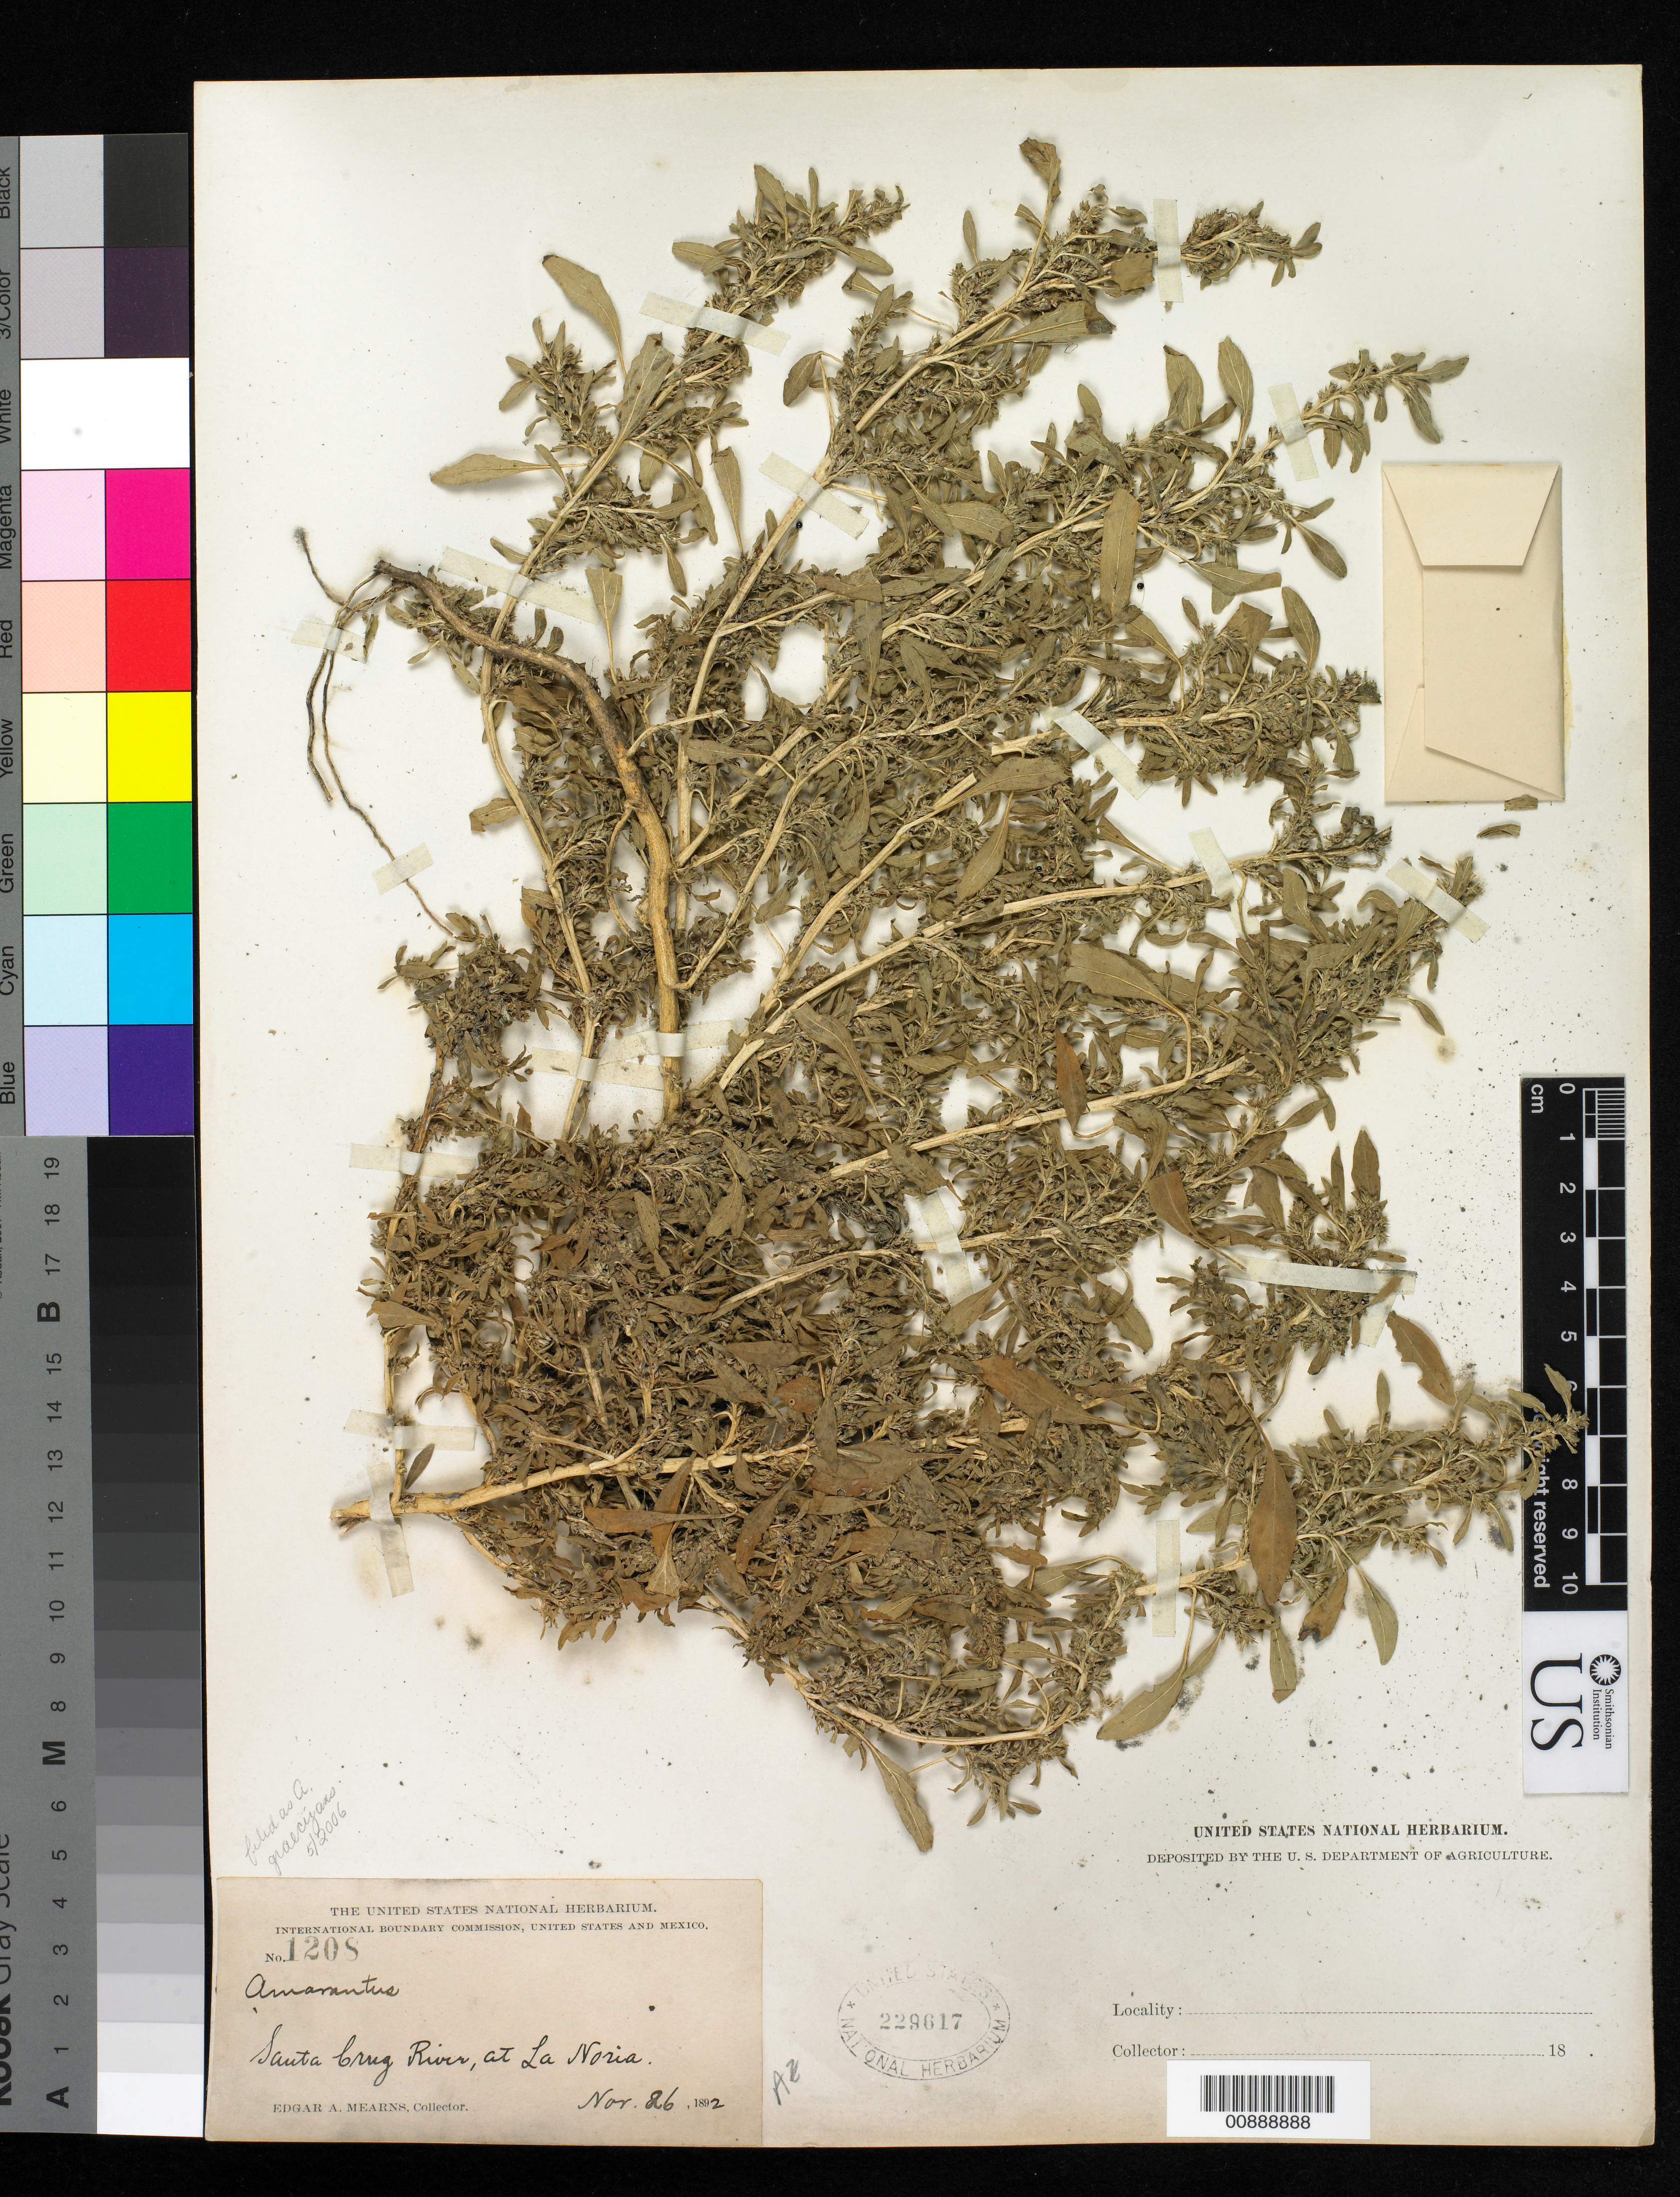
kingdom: Plantae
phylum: Tracheophyta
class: Magnoliopsida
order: Caryophyllales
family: Amaranthaceae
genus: Amaranthus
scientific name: Amaranthus graecizans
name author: L.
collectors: E. A. Mearns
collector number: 1208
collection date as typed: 26 Nov 1892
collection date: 1892-11-26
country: United States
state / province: Arizona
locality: Santa Cruz River, at La Noria.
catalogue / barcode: US 229617